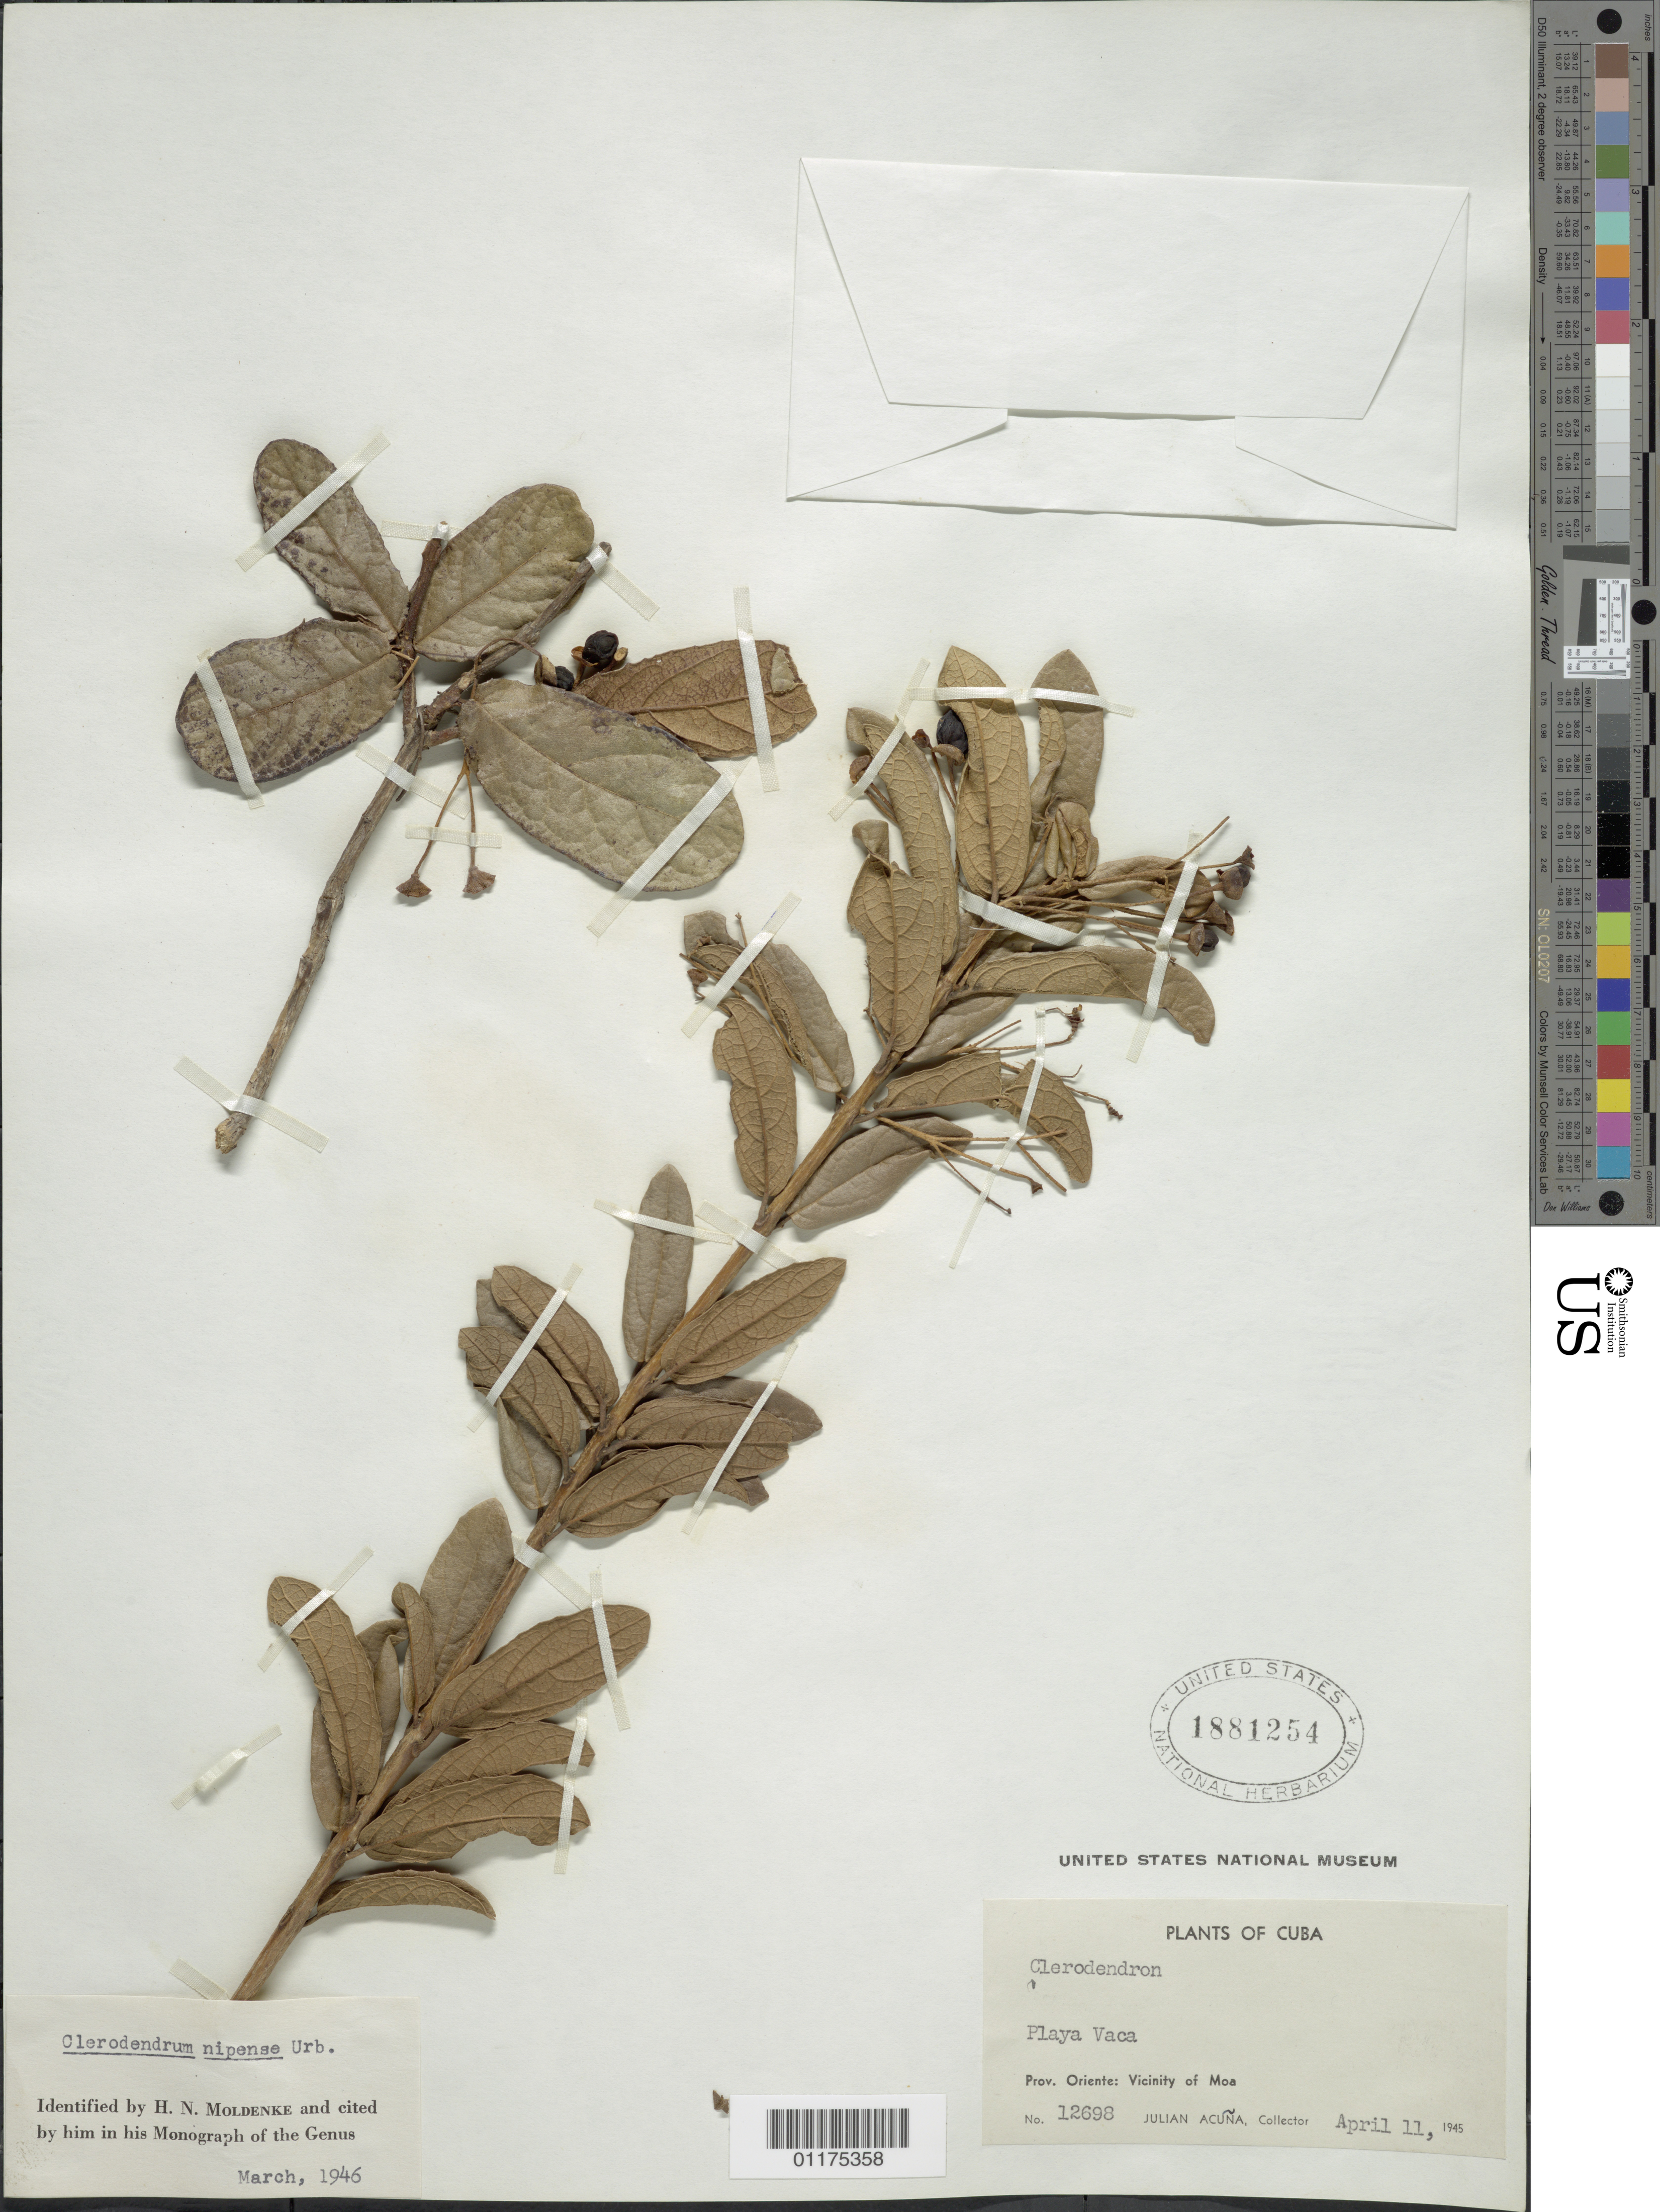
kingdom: Plantae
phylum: Tracheophyta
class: Magnoliopsida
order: Lamiales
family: Lamiaceae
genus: Clerodendrum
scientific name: Clerodendrum nipense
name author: Urb.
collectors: J. Acuña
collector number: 12698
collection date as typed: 11 Apr 1945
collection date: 1945-04-11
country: Cuba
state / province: Oriente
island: Cuba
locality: Vicinity of Moa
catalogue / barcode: US 1881254